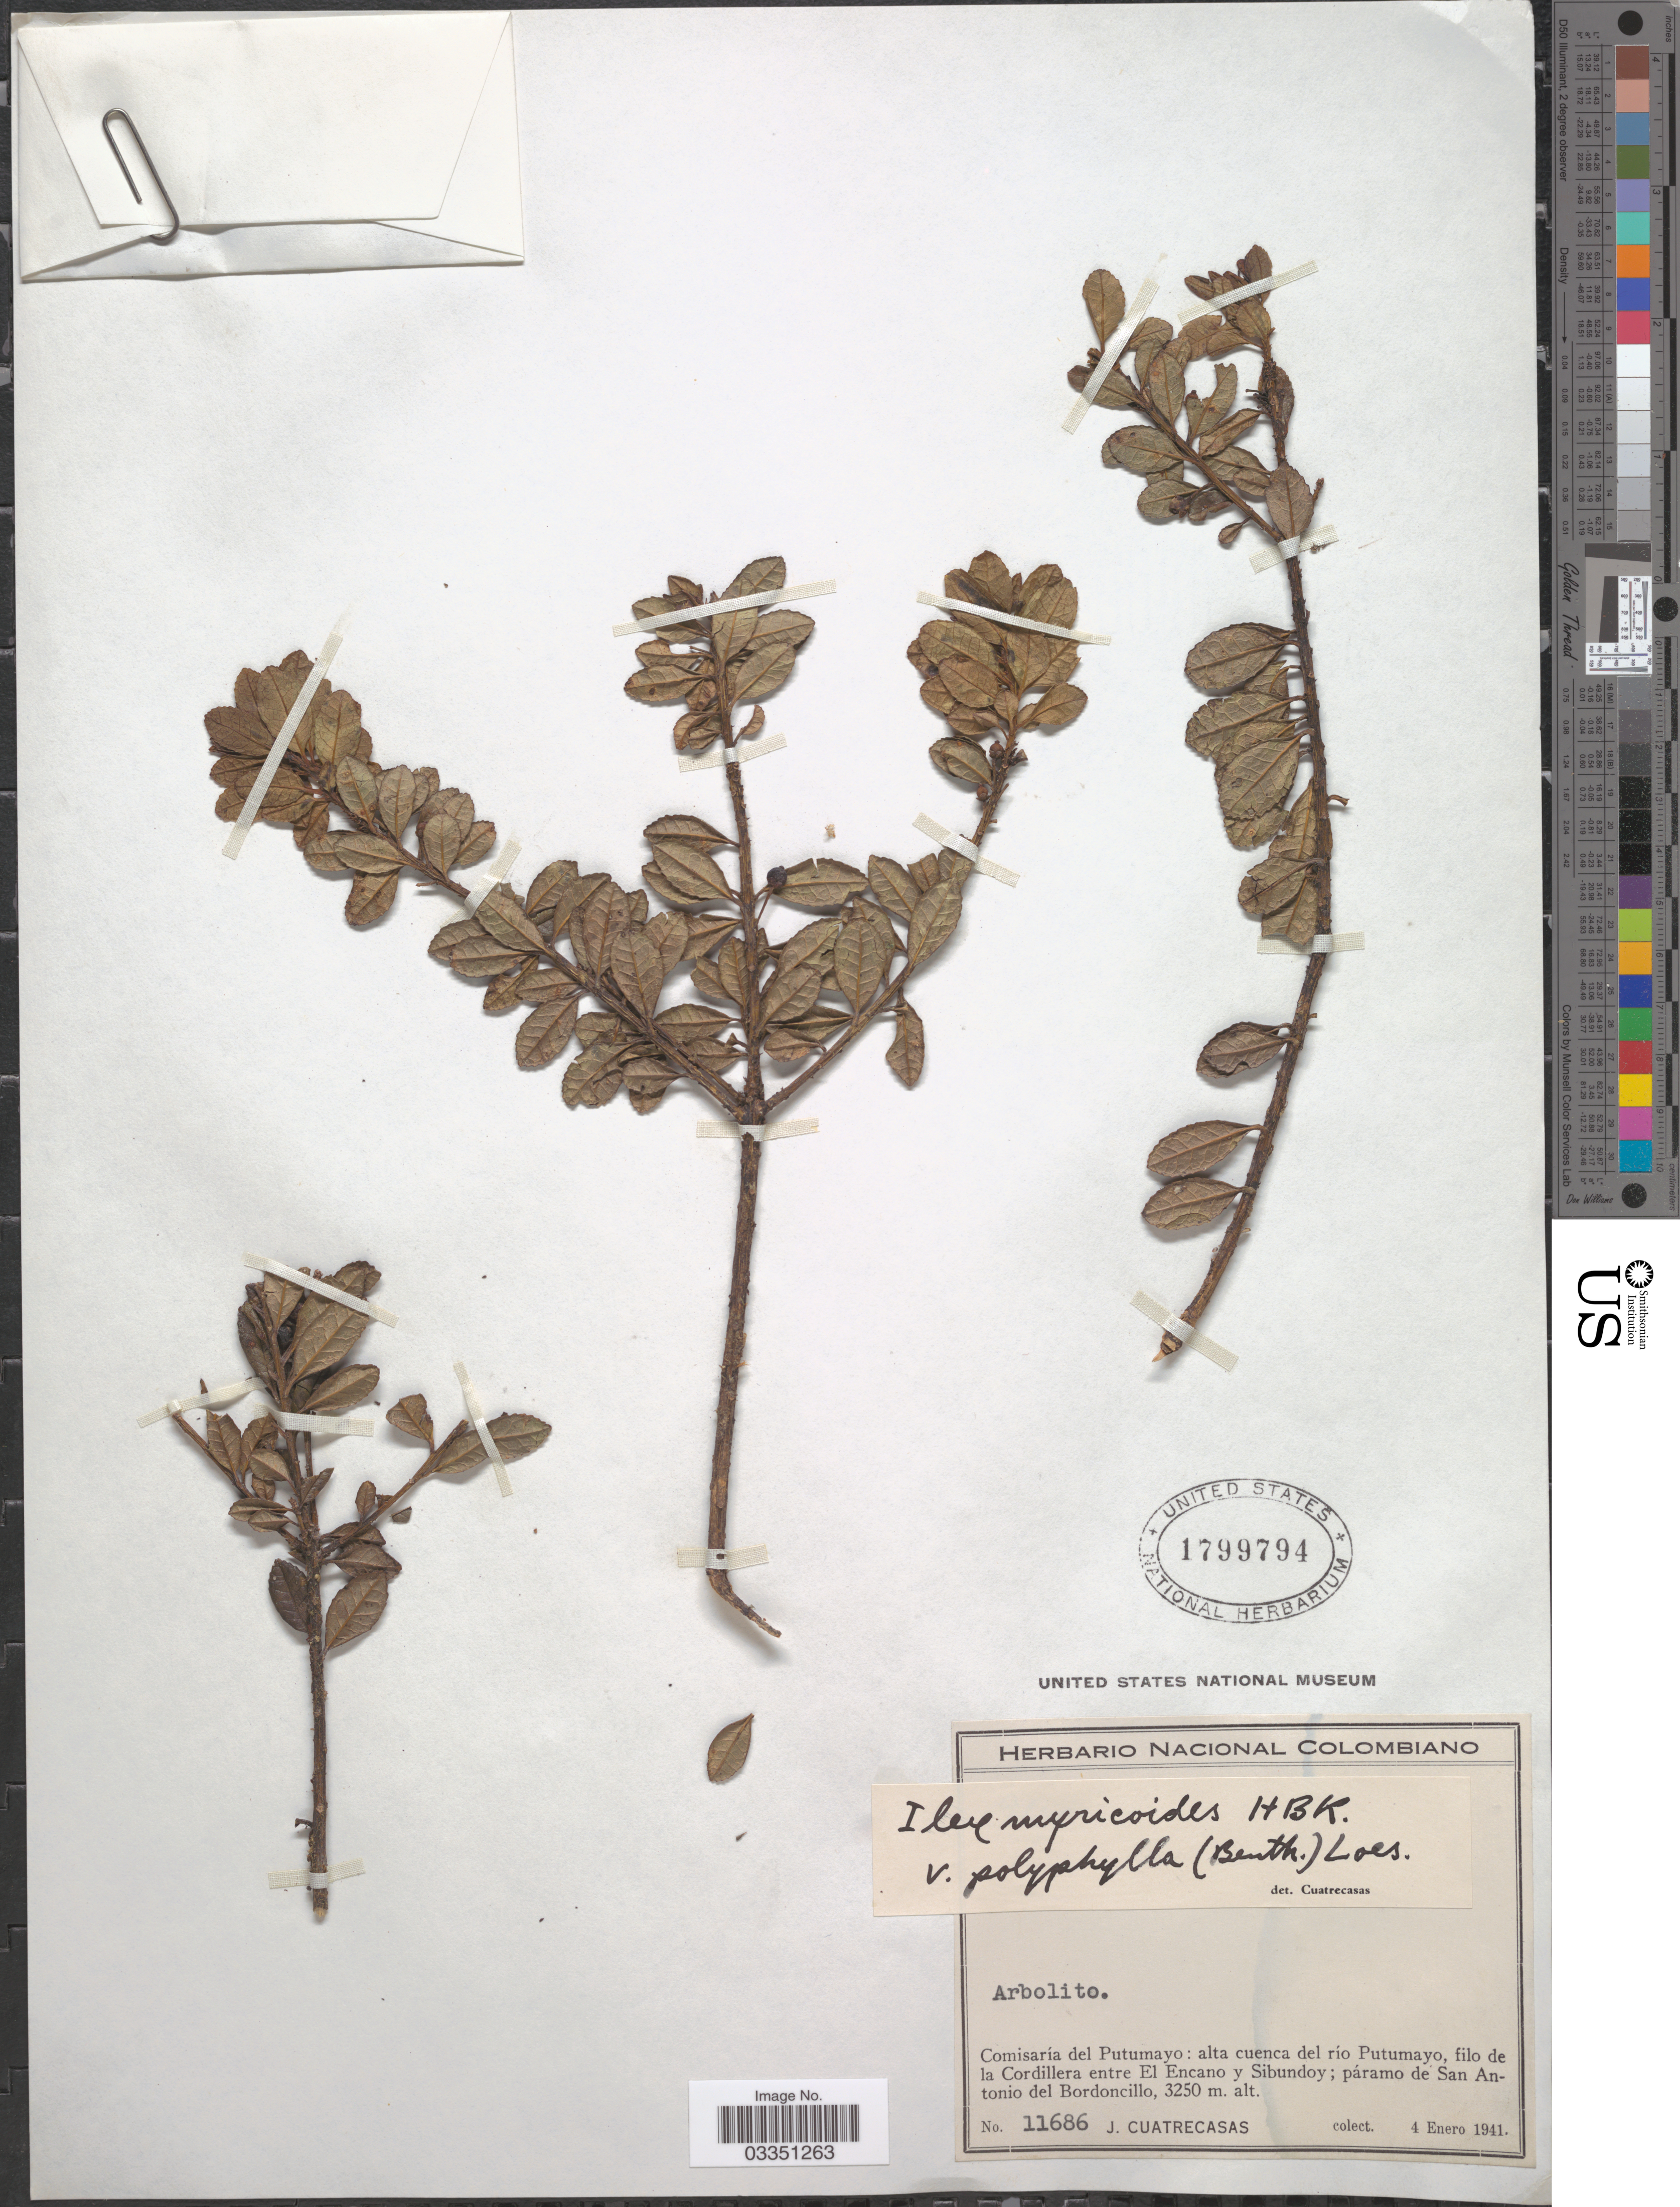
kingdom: Plantae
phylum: Tracheophyta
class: Magnoliopsida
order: Aquifoliales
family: Aquifoliaceae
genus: Ilex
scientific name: Ilex myricoides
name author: Kunth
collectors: J. Cuatrecasas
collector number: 11686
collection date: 1941-01-04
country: Colombia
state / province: Putumayo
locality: Comisaría del Putumayo: alta cuenca del río Putumayo, filo de la Cordillera entre El Encano y Sibundoy; páramo de San Antonio del Bordoncillo.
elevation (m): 3250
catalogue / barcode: US 1799794